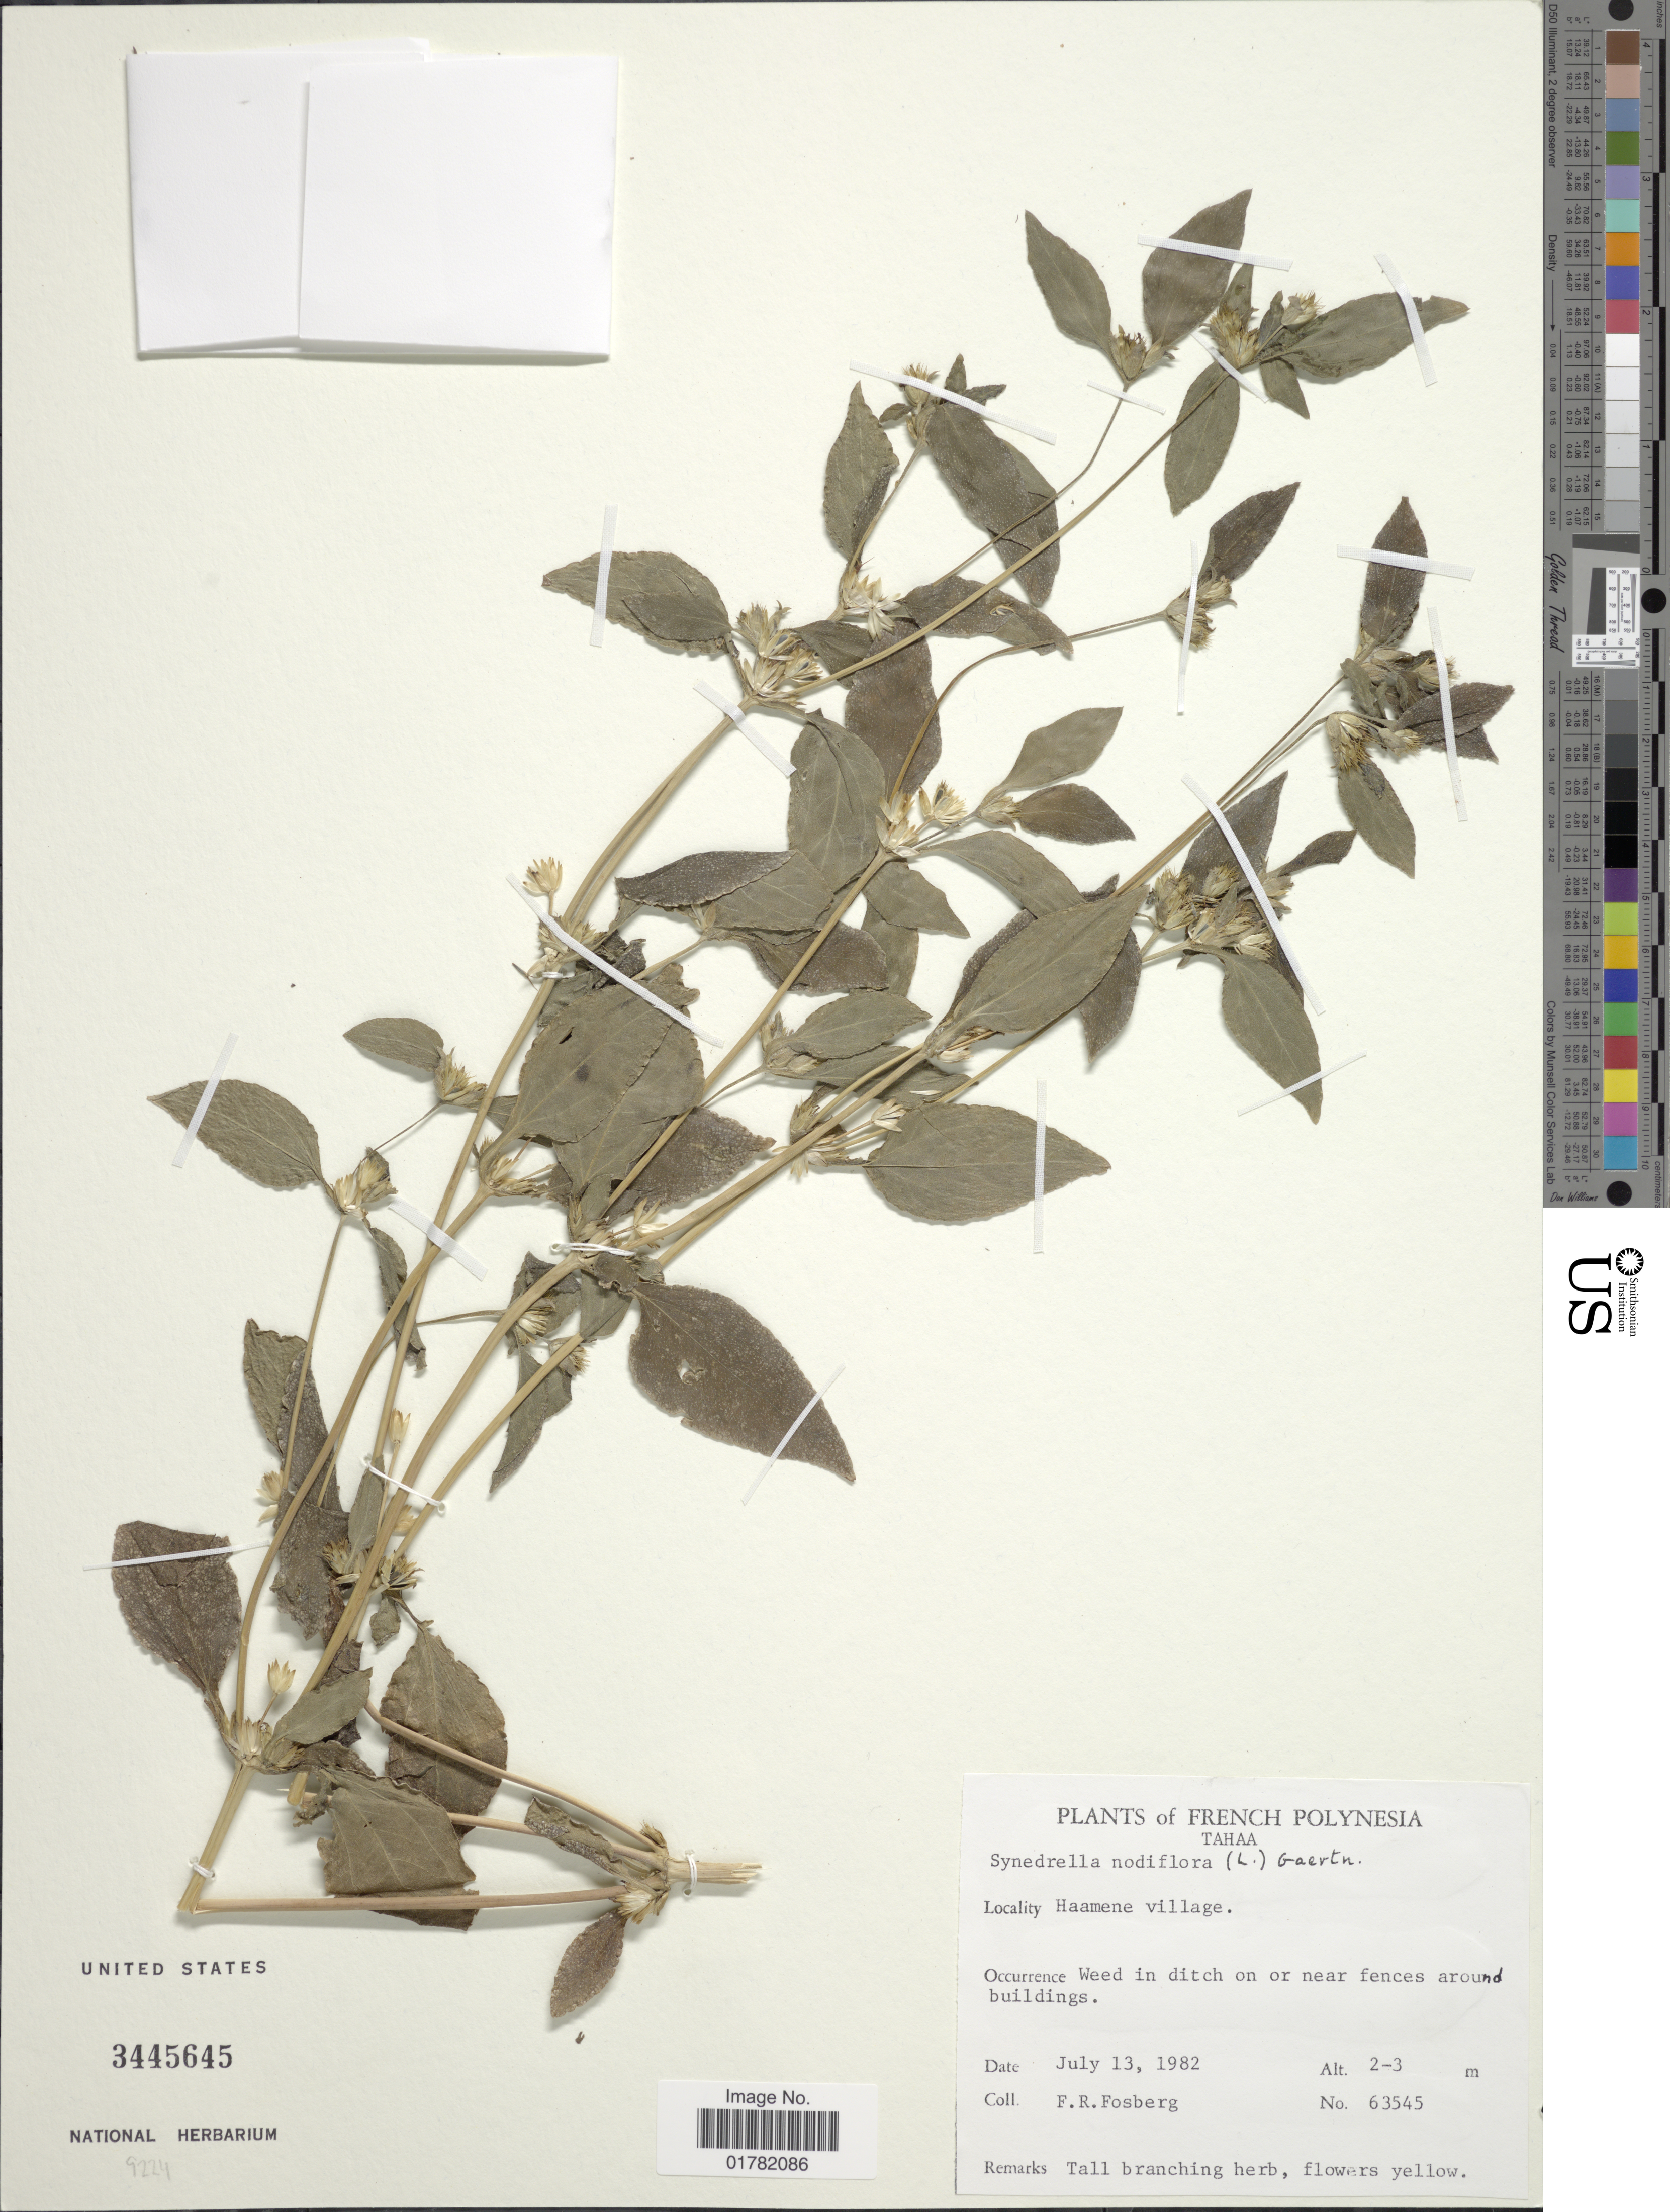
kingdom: Plantae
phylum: Tracheophyta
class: Magnoliopsida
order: Asterales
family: Asteraceae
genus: Synedrella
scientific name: Synedrella nodiflora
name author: (L.) Gaertn.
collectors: F. R. Fosberg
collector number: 63545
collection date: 1982-07-13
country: French Polynesia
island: Tahaa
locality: Tahaa, Haamene village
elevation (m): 2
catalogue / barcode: US 3445645